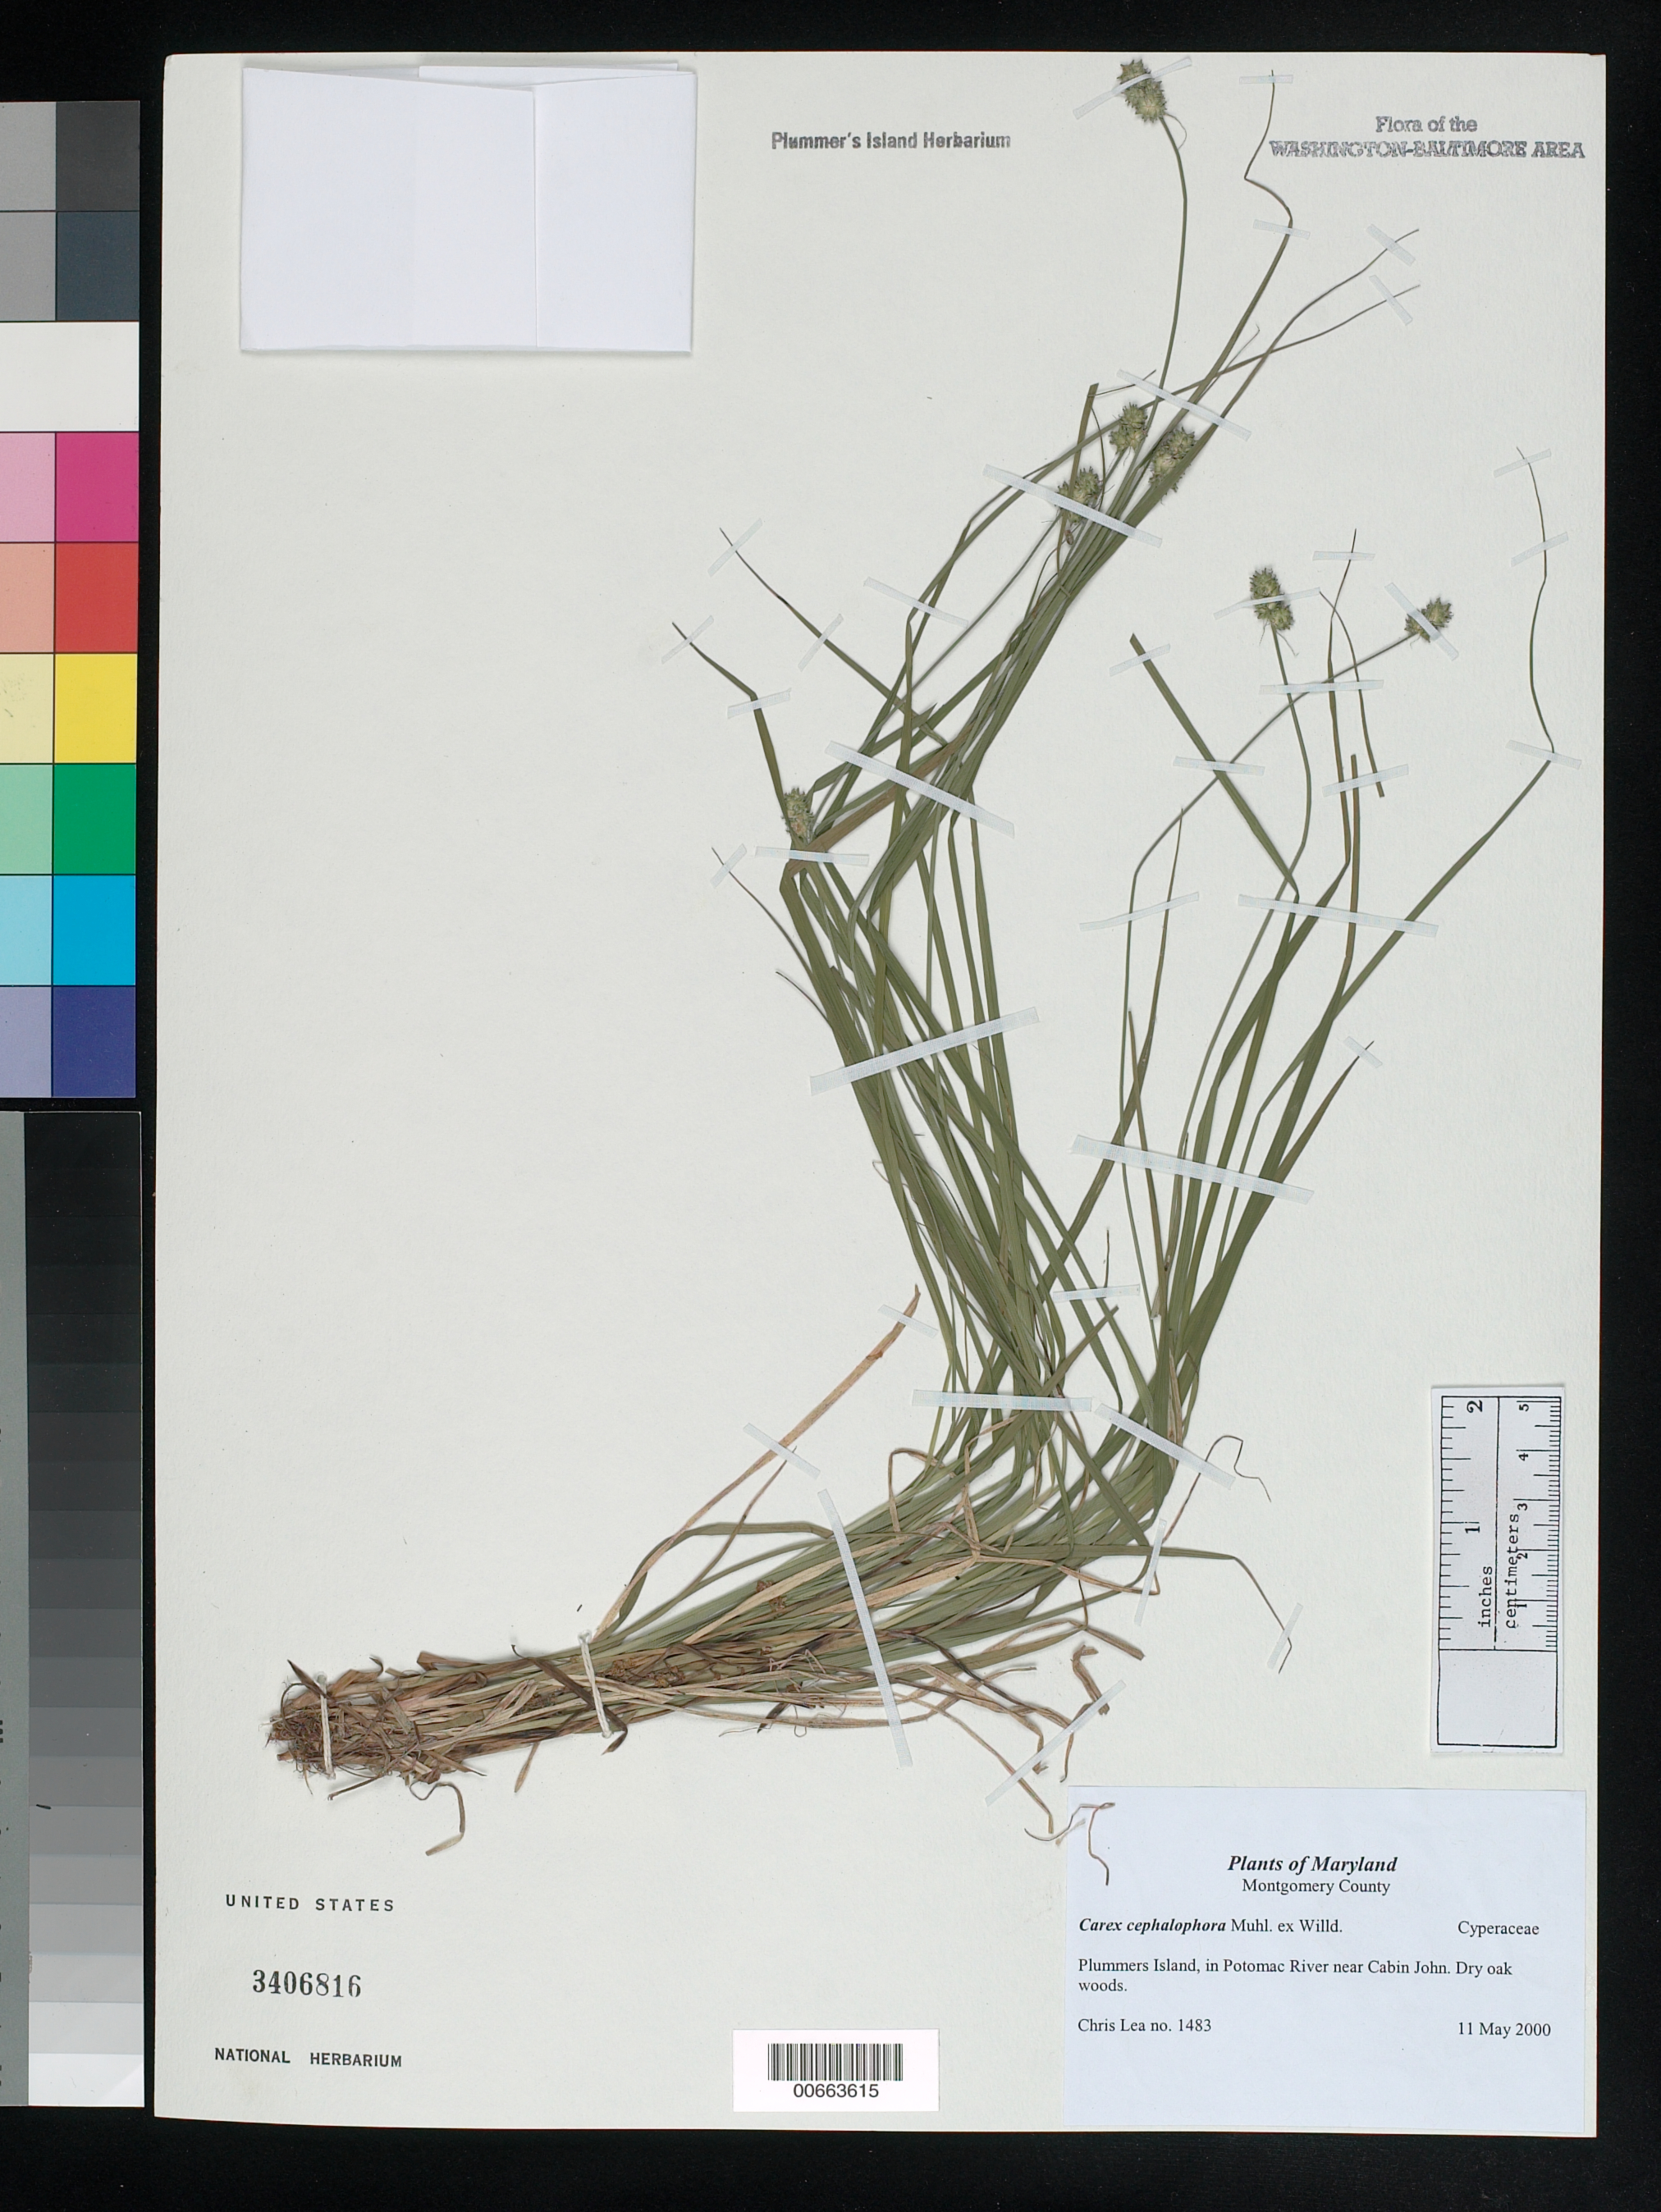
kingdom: Plantae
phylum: Tracheophyta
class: Liliopsida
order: Poales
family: Cyperaceae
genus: Carex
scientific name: Carex cephalophora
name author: Muhl. ex Willd.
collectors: C. Lea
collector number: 1483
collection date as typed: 11 May 2000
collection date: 2000-05-11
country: United States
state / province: Maryland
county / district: Montgomery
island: Plummers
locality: Plummers Island, in Potomac River near Cabin John. Plummers Island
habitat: Dry oak woods.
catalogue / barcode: US 3406816